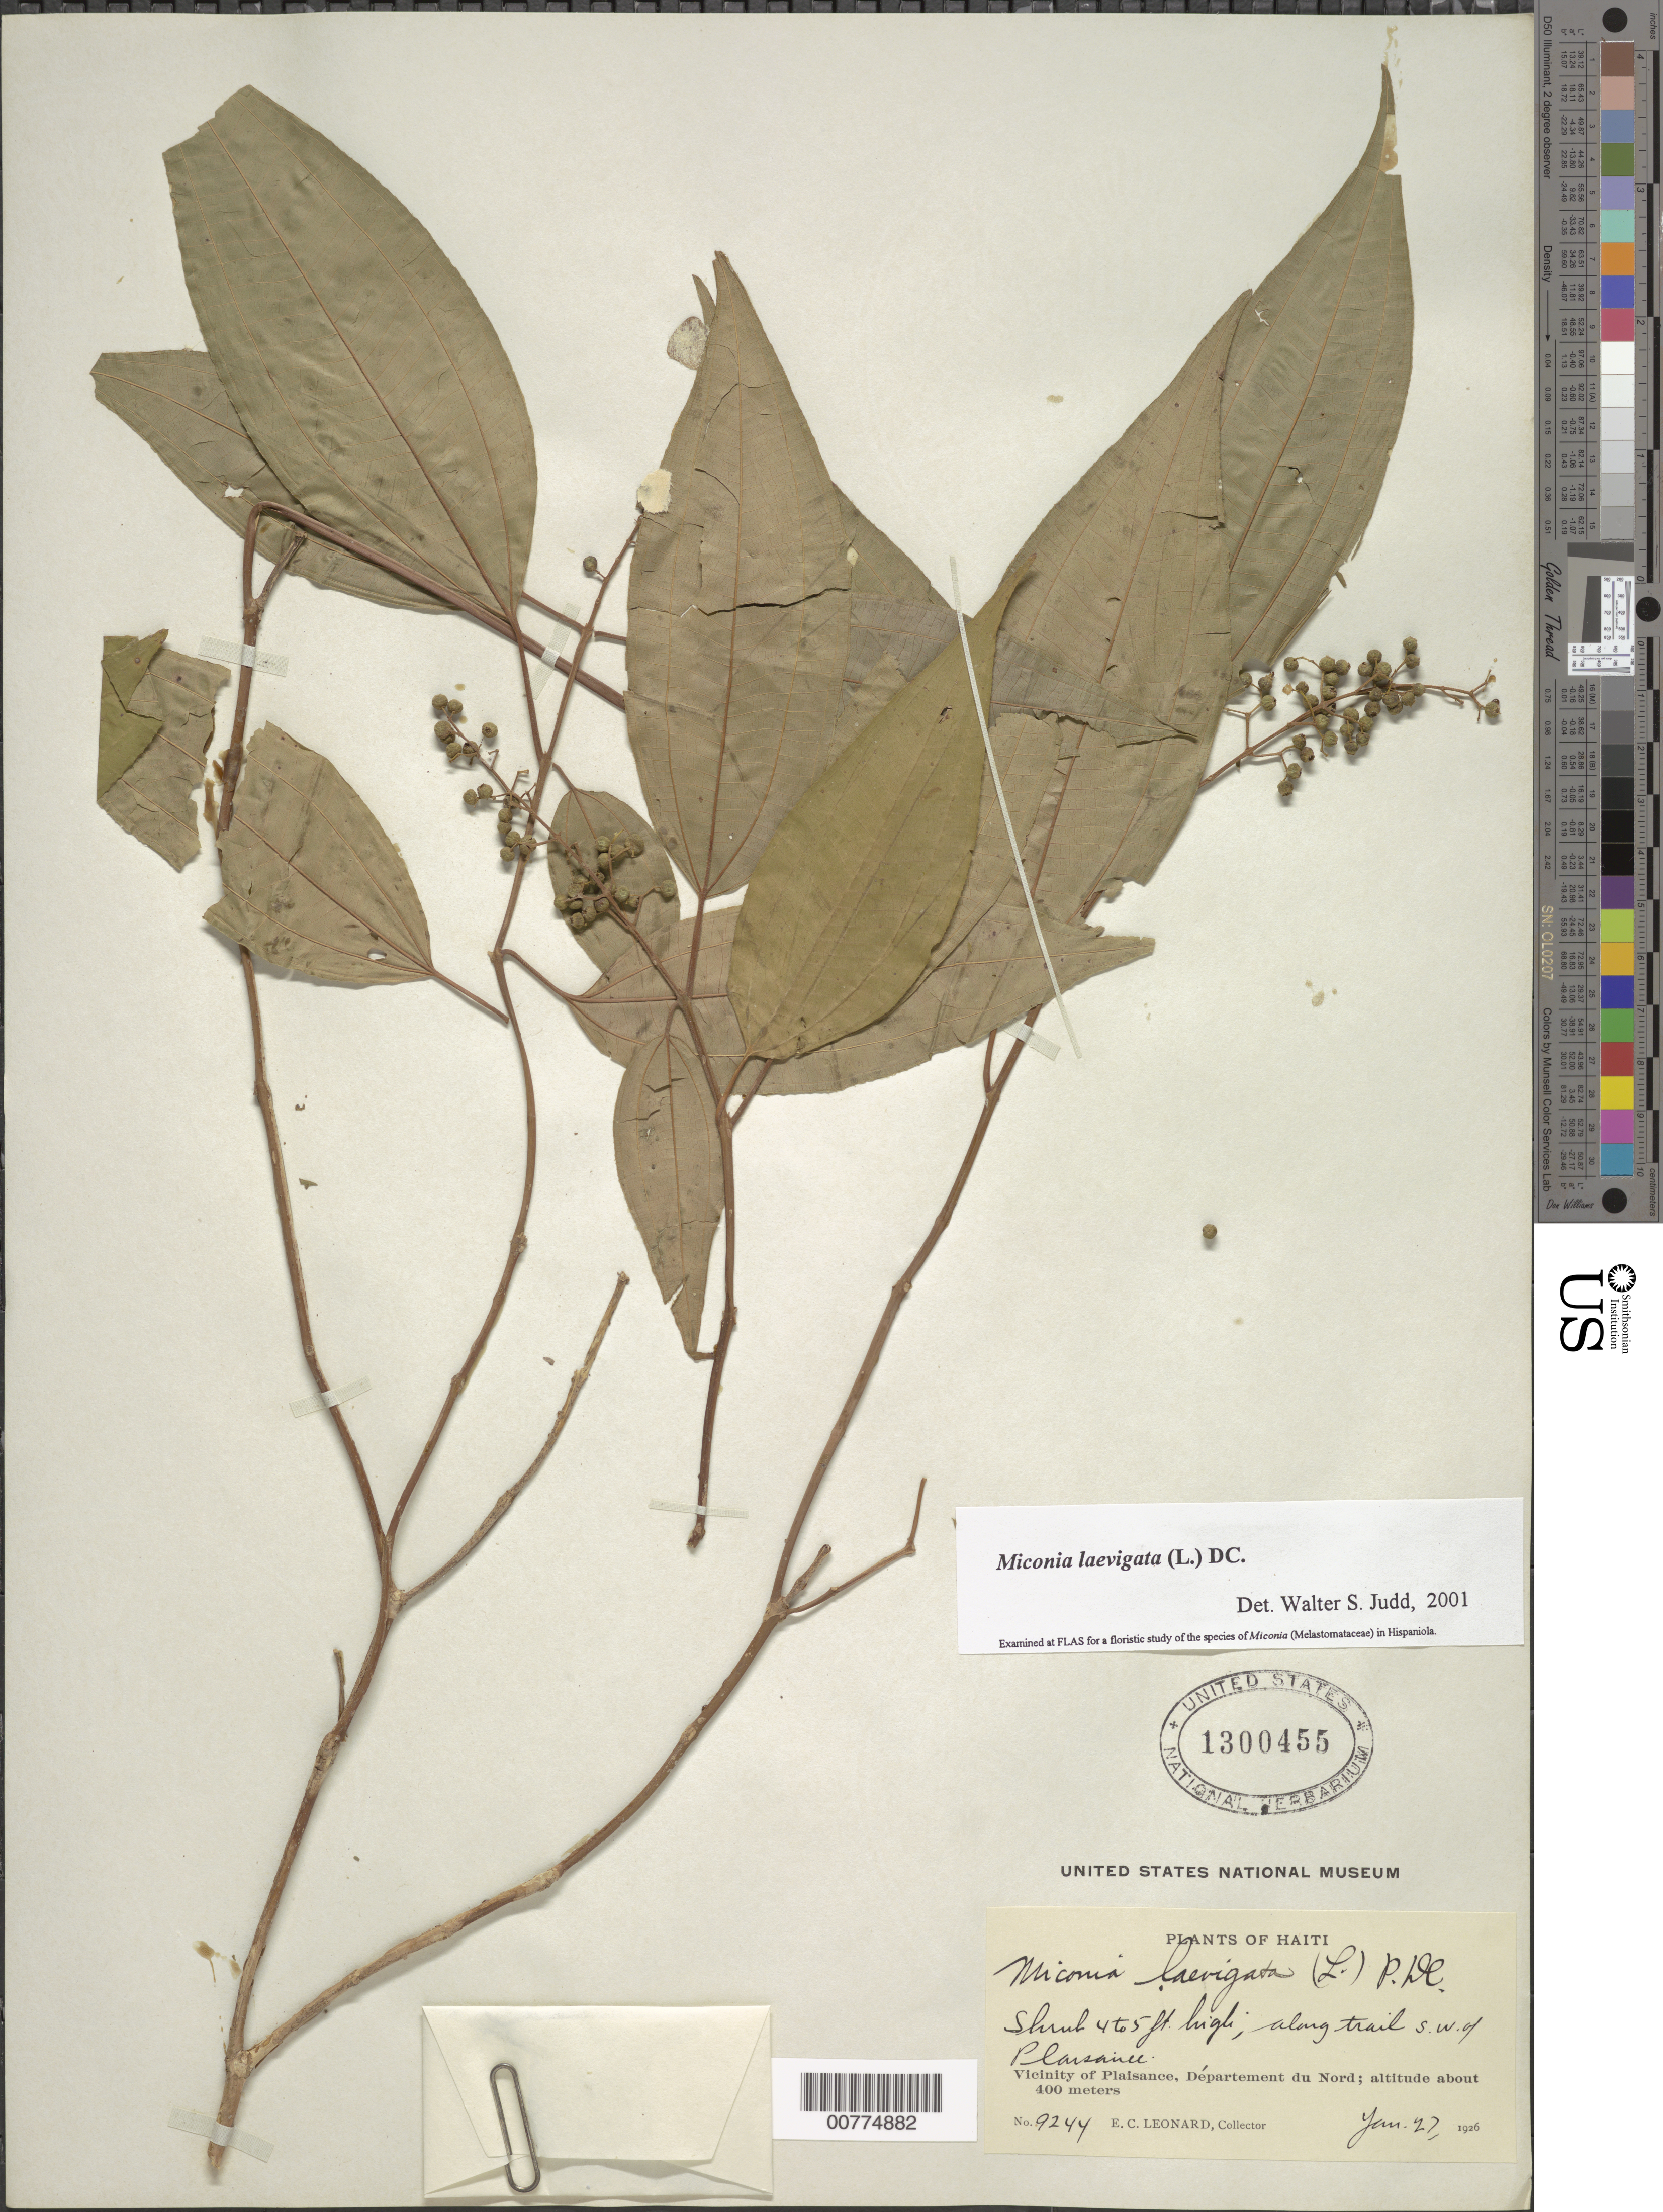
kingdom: Plantae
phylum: Tracheophyta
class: Magnoliopsida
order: Myrtales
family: Melastomataceae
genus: Miconia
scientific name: Miconia laevigata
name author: (L.) D. Don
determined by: Judd, Walter S.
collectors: E. C. Leonard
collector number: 9244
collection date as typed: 27 Jan 1926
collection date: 1926-01-27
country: Haiti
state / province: Nord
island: Hispaniola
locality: Vicinity of Plaisance, along trail SW of Plaisance.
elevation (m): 400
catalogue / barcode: US 1300455